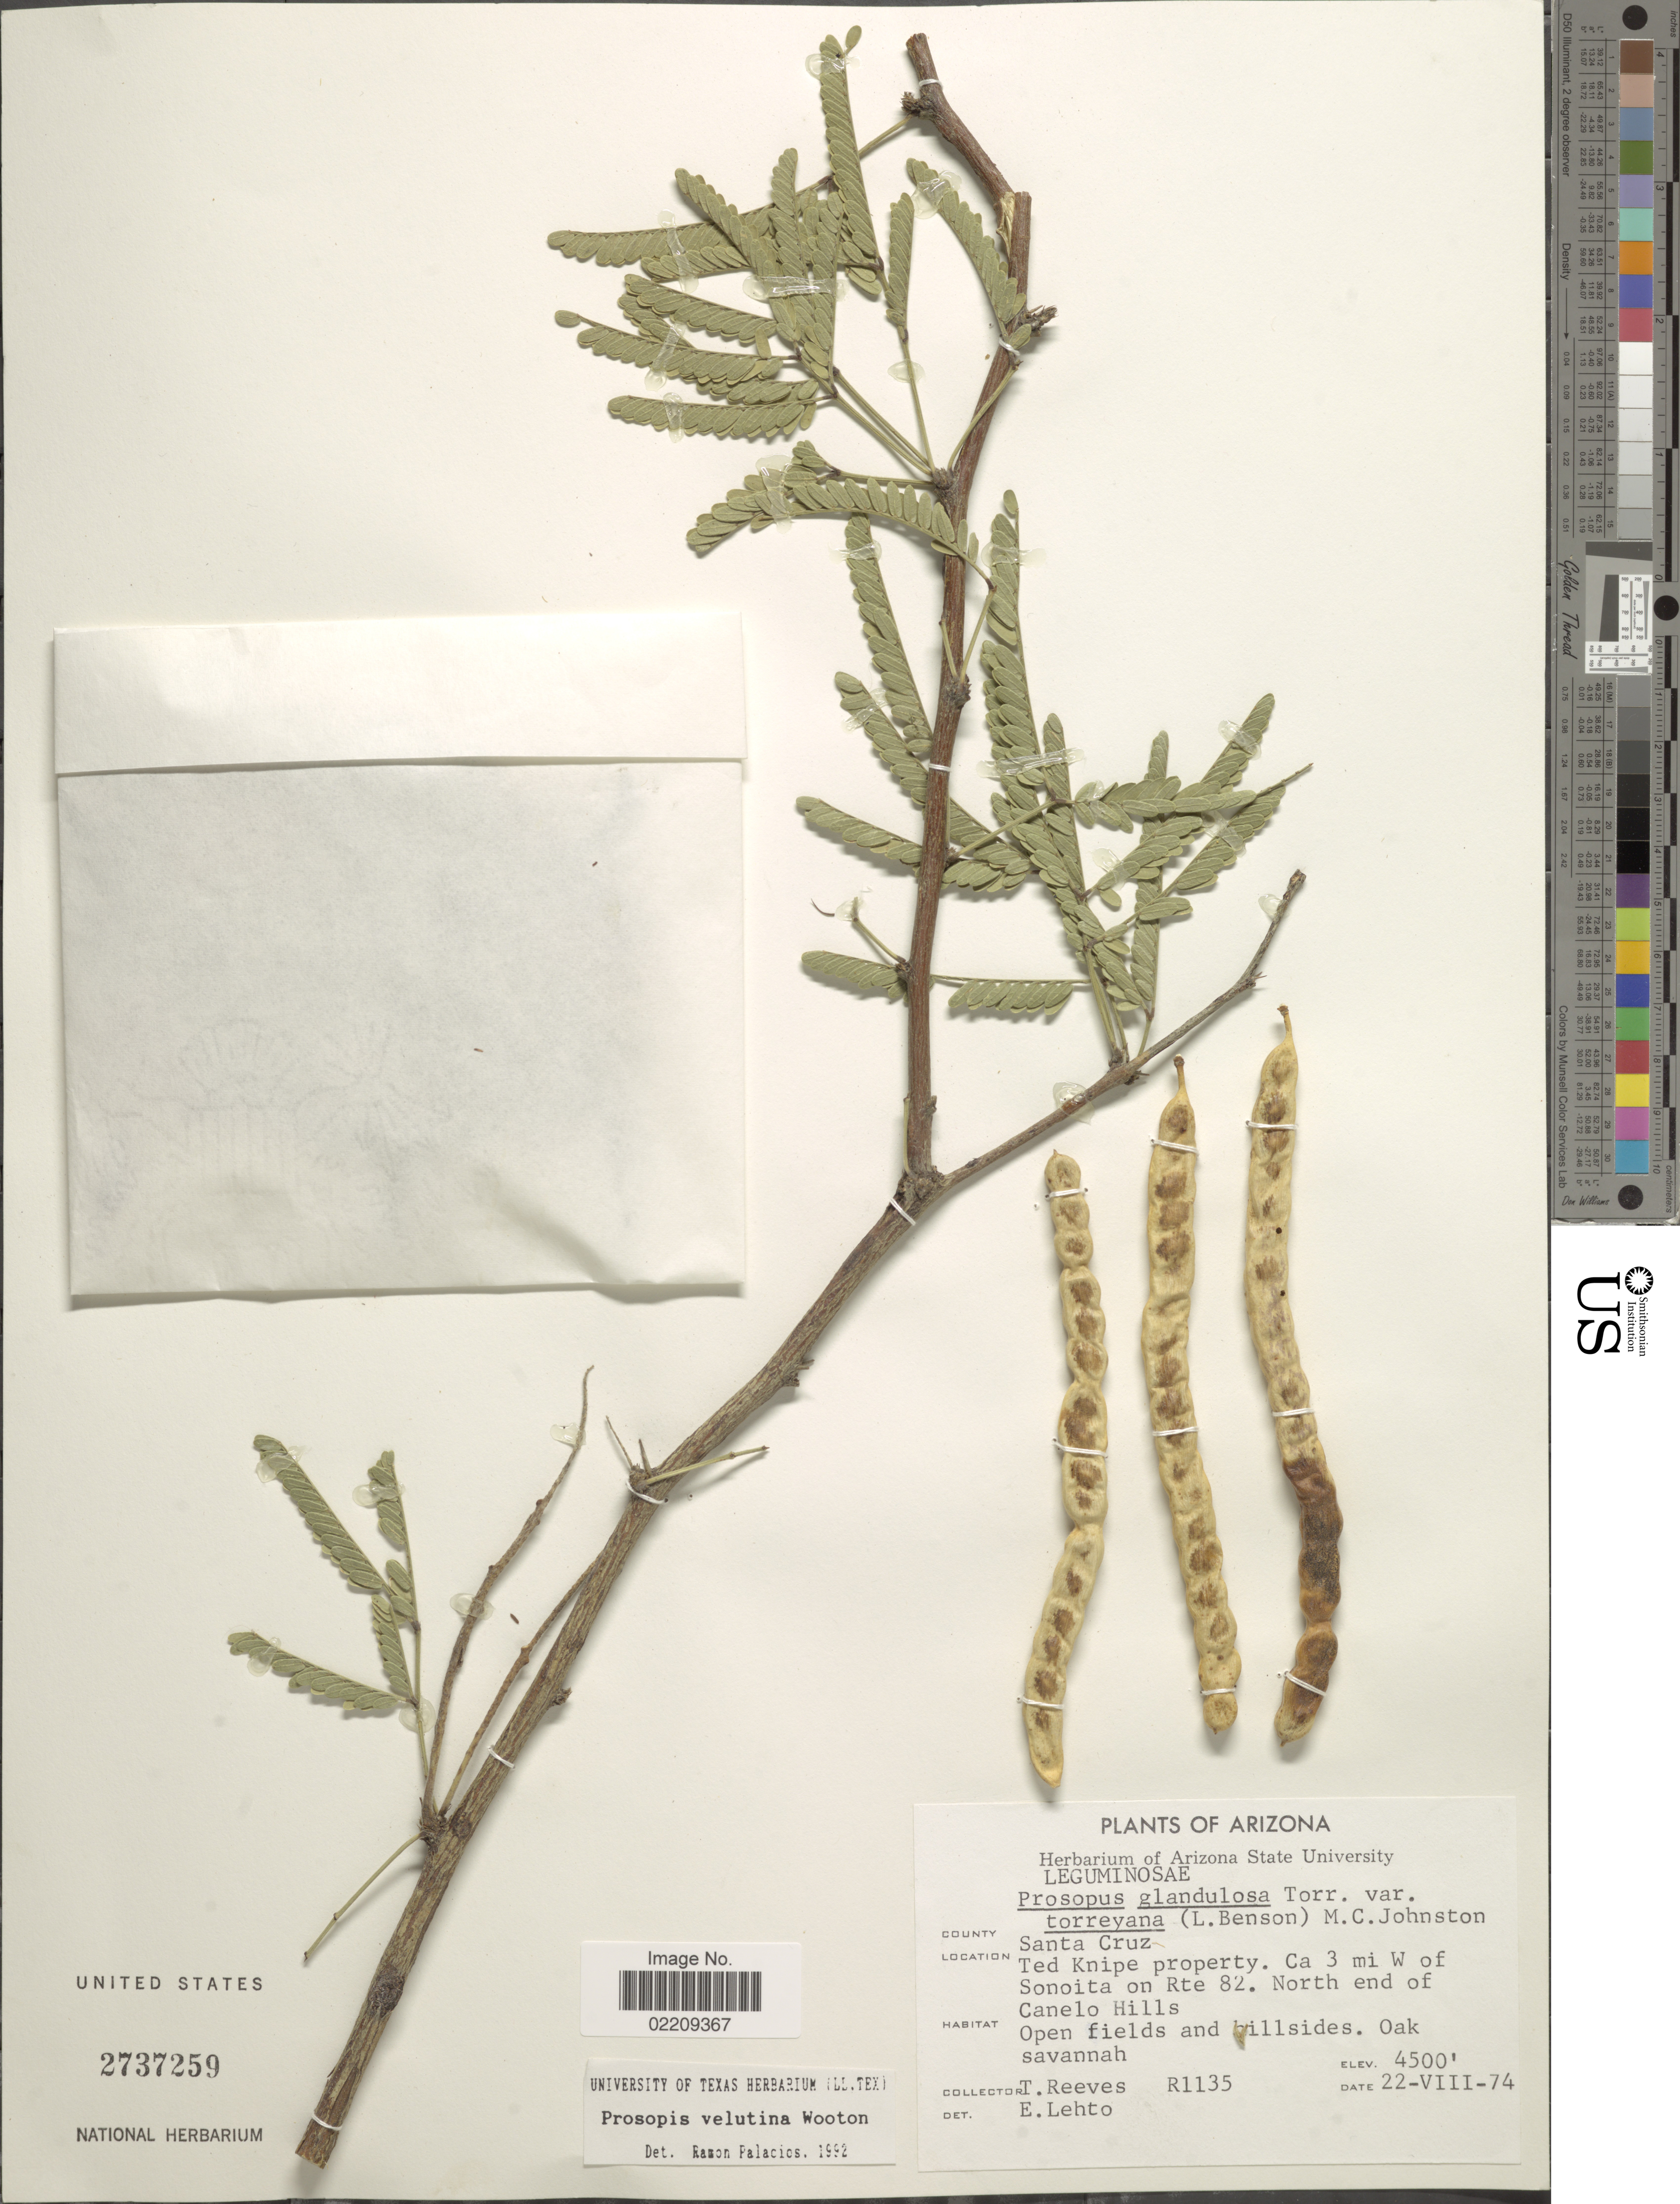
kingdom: Plantae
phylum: Tracheophyta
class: Magnoliopsida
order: Fabales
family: Fabaceae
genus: Neltuma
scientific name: Neltuma velutina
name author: (Wooton) Britton & Rose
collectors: T. Reeves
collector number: R1135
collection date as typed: Transcribed d/m/y: 22/8/74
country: United States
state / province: Arizona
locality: County Santa Cruz, Ted Knipe property, ca. 3 mi W of Sonoita on Rte 82, north end of Canelo Hills, open fields and hillsides.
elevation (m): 1372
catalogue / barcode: US 2737259